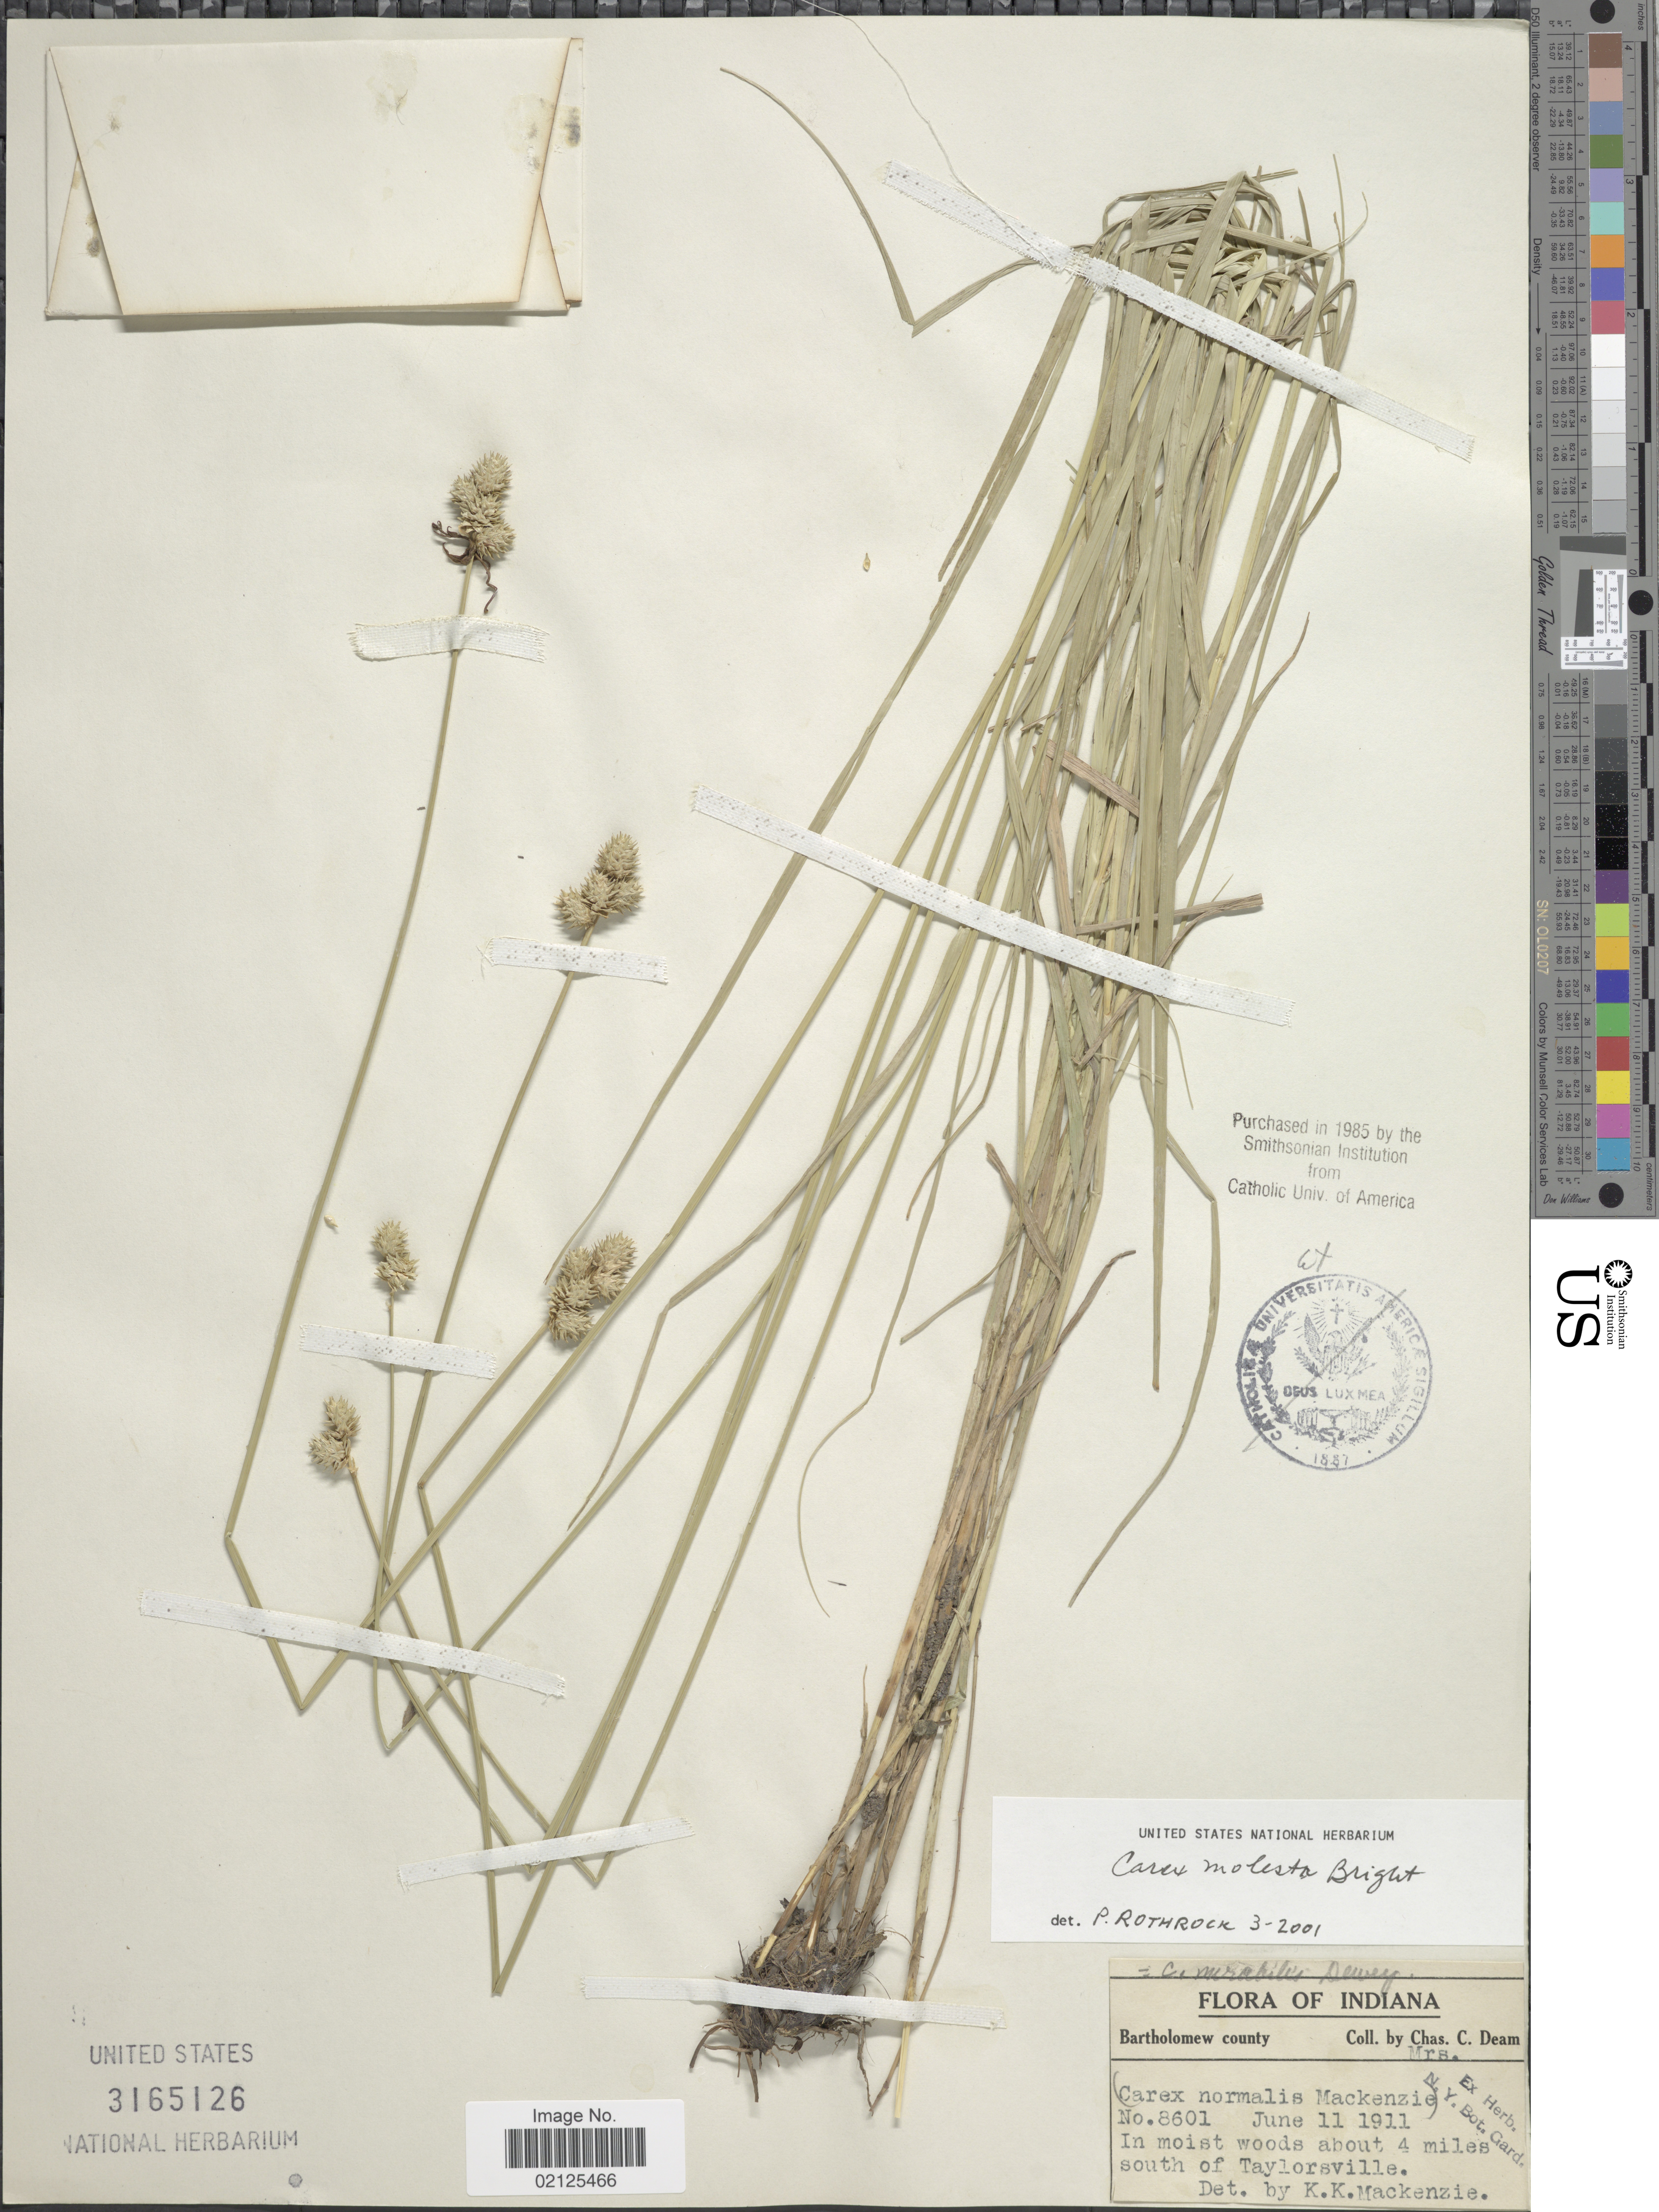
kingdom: Plantae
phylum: Tracheophyta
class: Liliopsida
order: Poales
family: Cyperaceae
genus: Carex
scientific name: Carex molesta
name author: Mack.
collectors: C. Deam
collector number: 8601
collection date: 1911-06-11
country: United States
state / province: Indiana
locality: Bartholomew county, In moist woods about 4 miles south of Taylorsville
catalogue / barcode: US 3165126